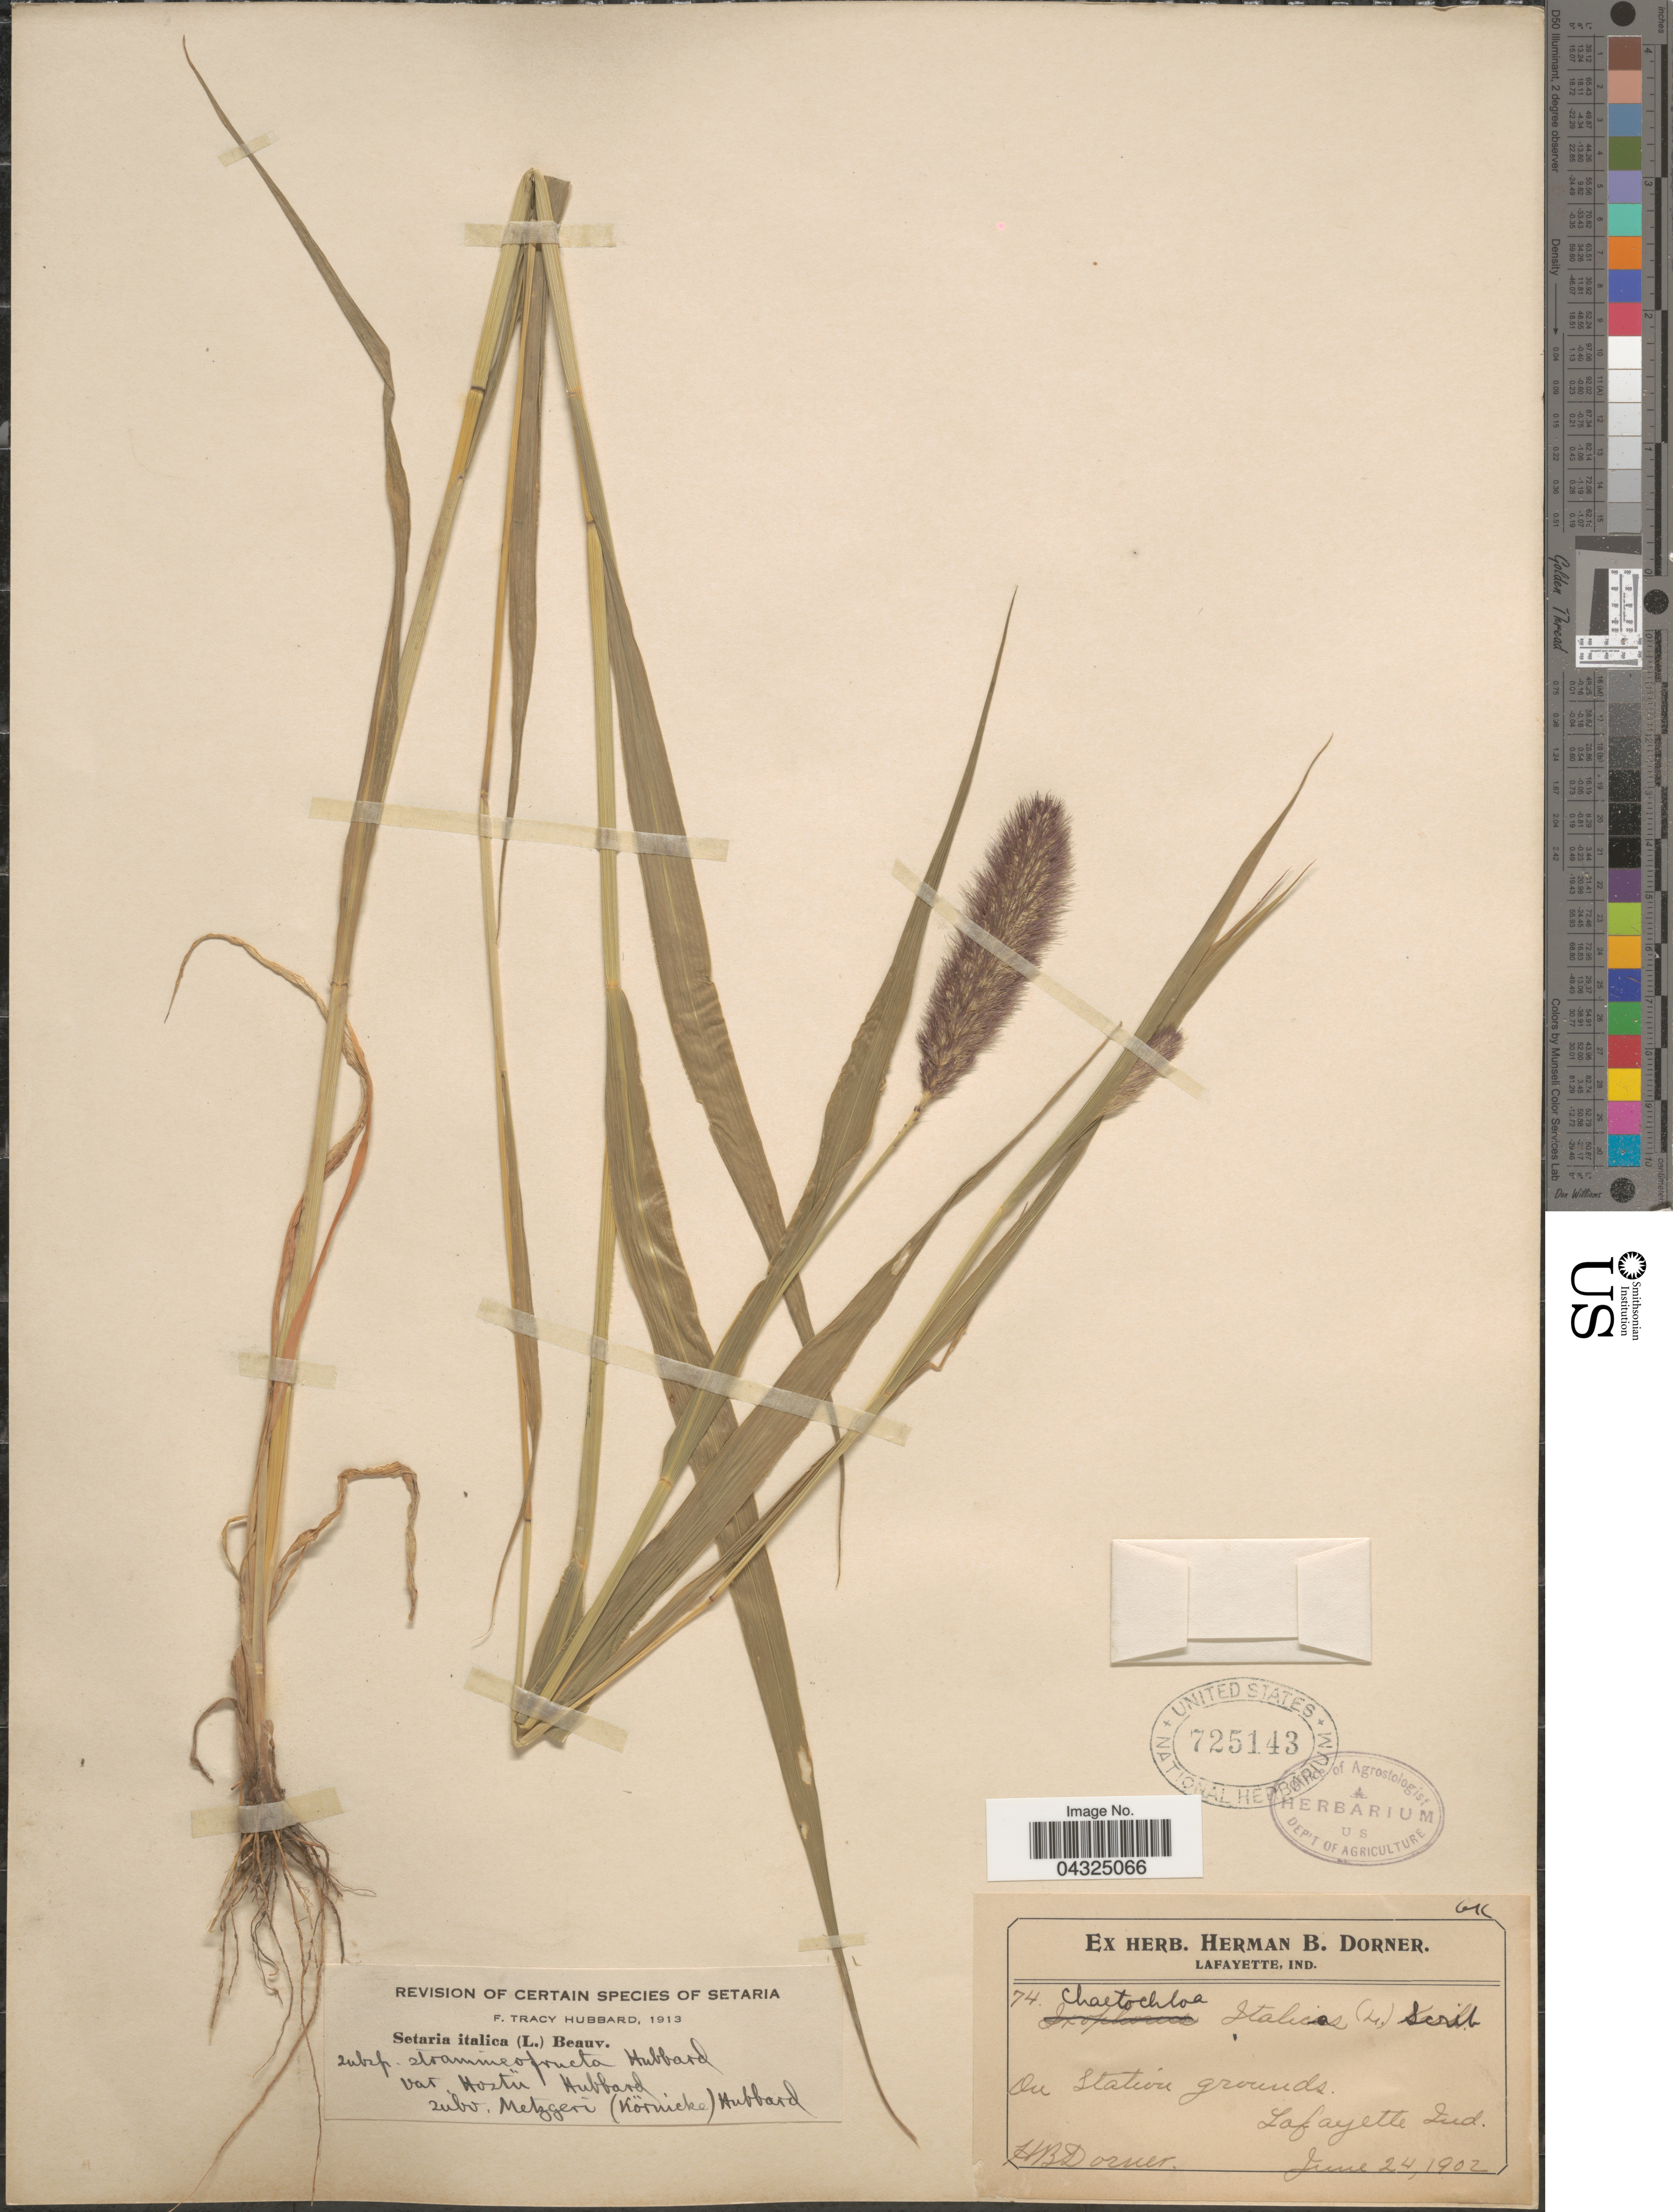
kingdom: Plantae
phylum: Tracheophyta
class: Liliopsida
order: Poales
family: Poaceae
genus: Setaria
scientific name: Setaria italica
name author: (L.) P. Beauv.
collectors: H. Dorner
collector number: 74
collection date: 1902-06-24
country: United States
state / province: Indiana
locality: On station grounds. Lafayette.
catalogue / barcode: US 725143